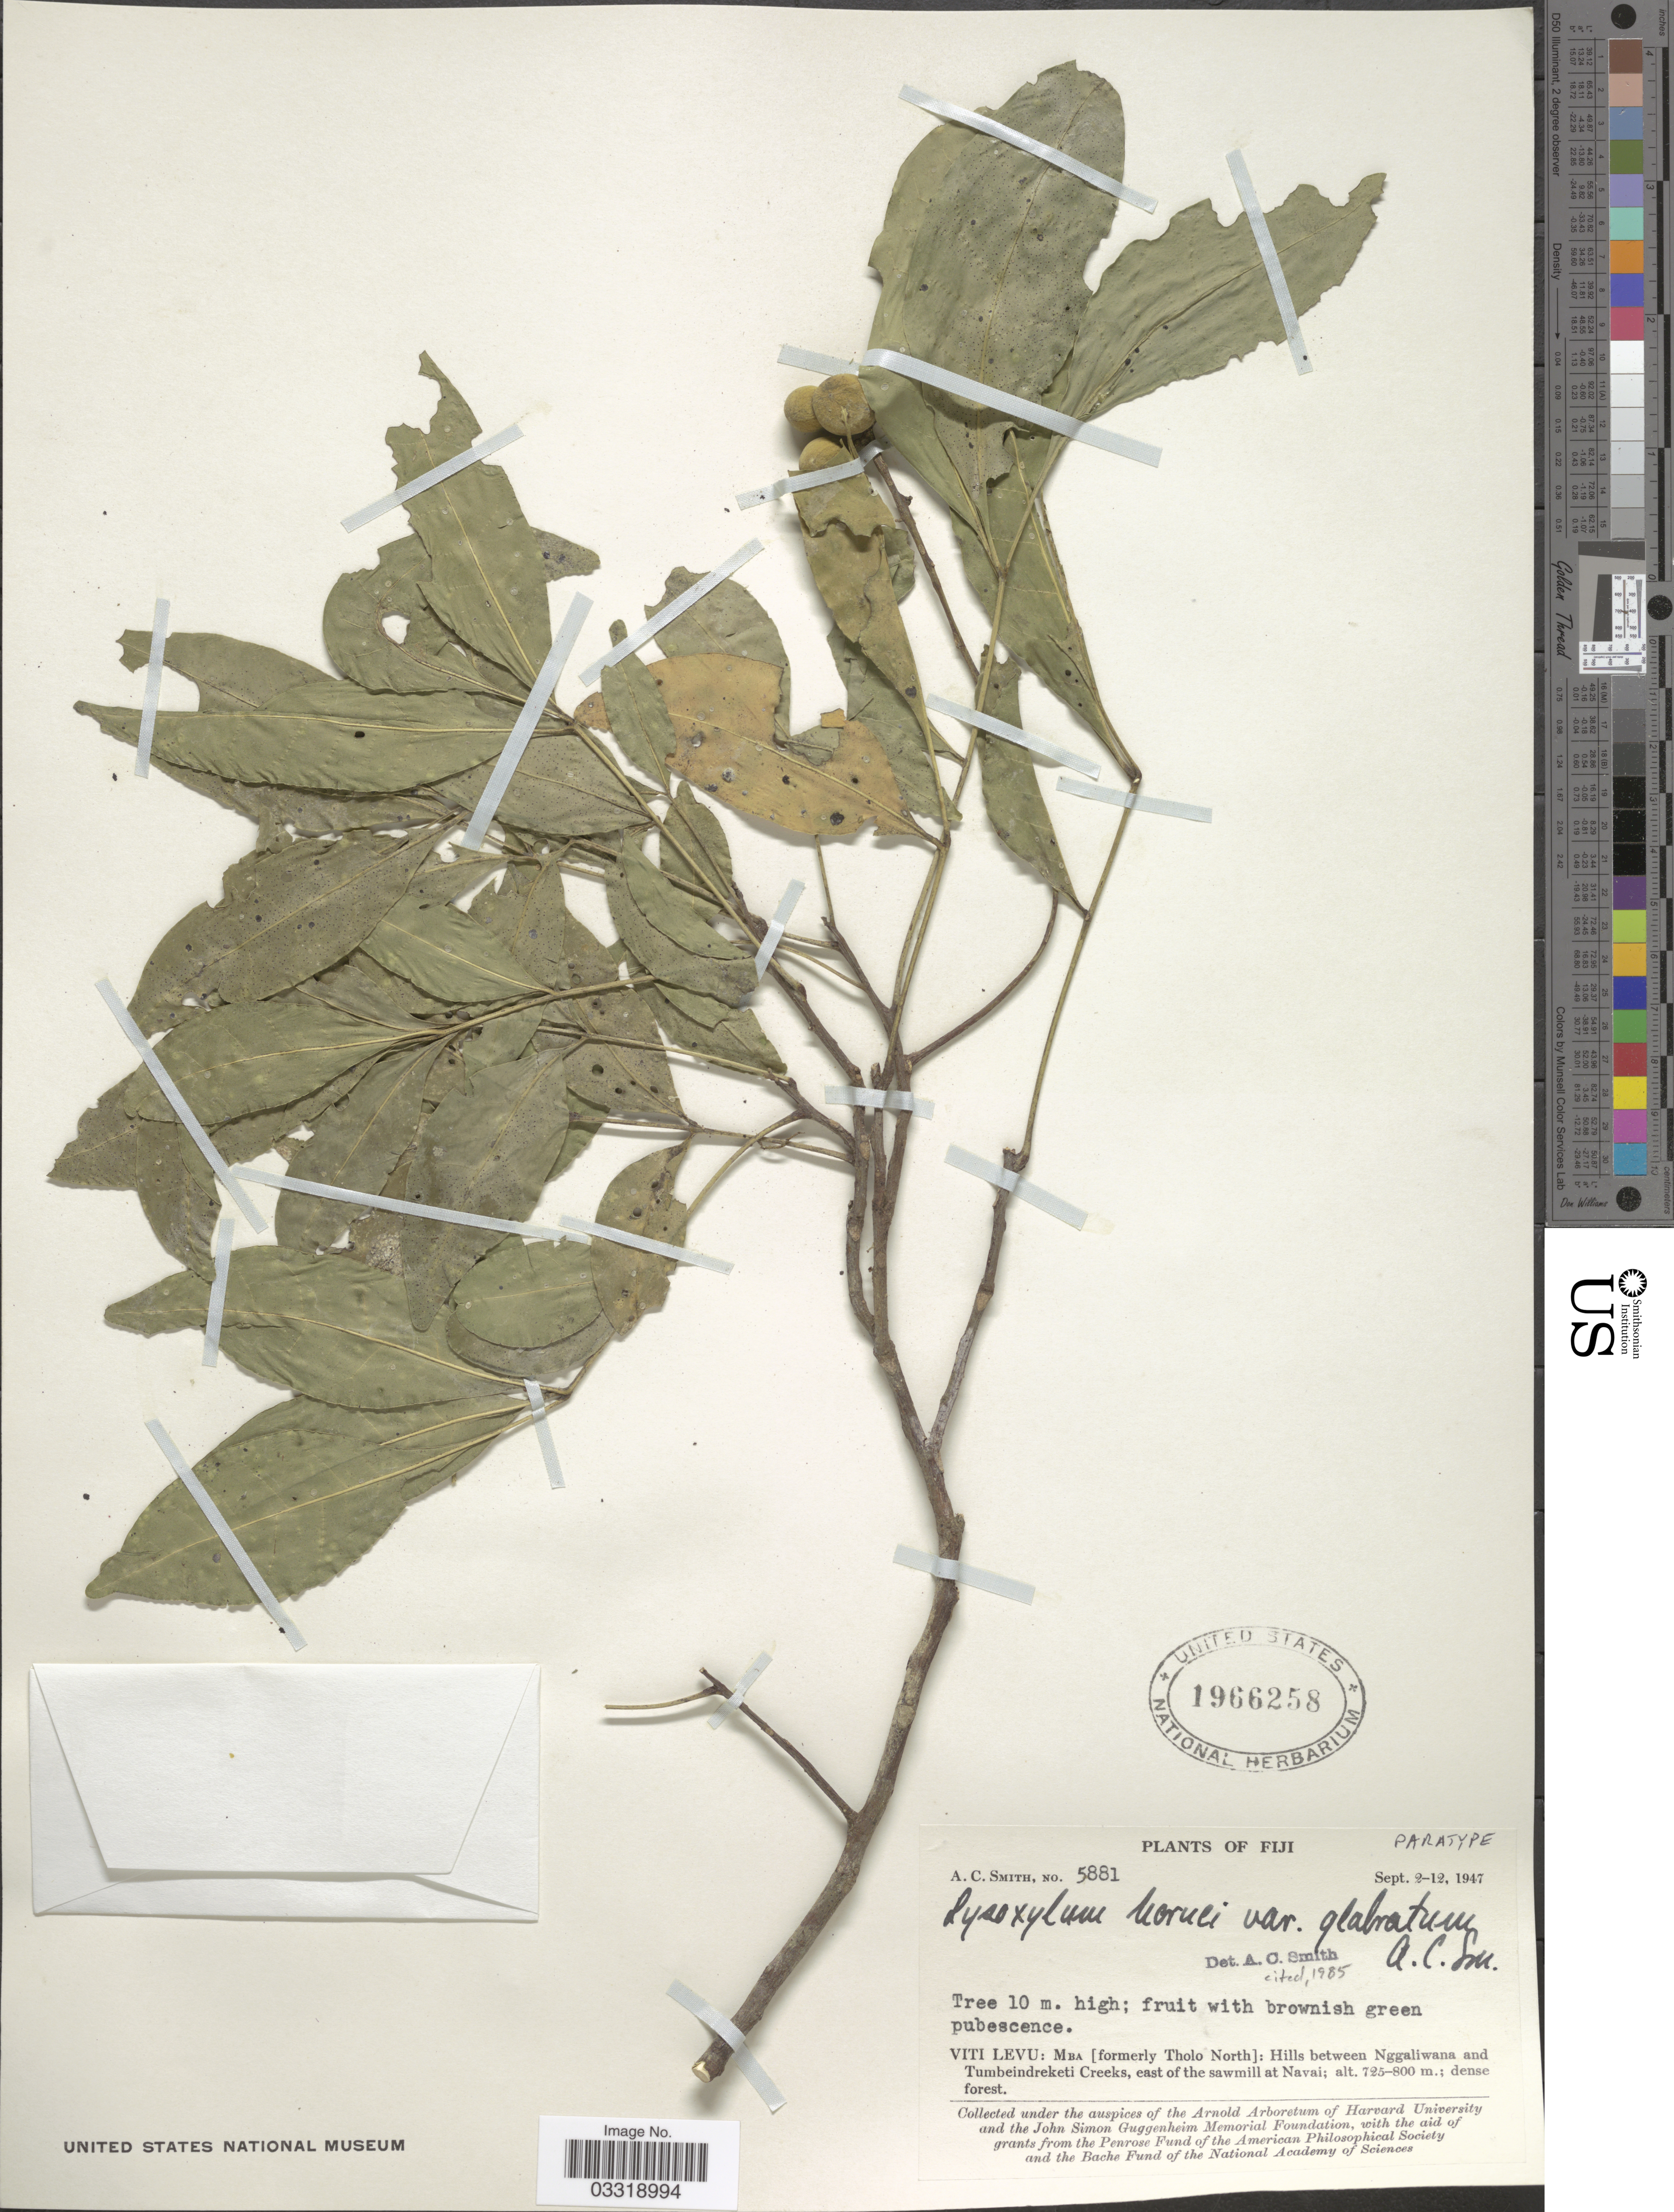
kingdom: Plantae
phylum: Tracheophyta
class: Magnoliopsida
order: Sapindales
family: Meliaceae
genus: Didymocheton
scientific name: Didymocheton hornei var. glabratus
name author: (A.C. Sm.) Holzmeyer & Hauenschild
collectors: A. C. Smith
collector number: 5881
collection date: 1947-09-02/1947-09-12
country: Fiji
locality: Viti Levu: Mba [formerly Tholo North]: Hills between Nggaliwana and Tumbeindreketi Creeks, east of the sawmill at Navai.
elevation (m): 725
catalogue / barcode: US 1966258